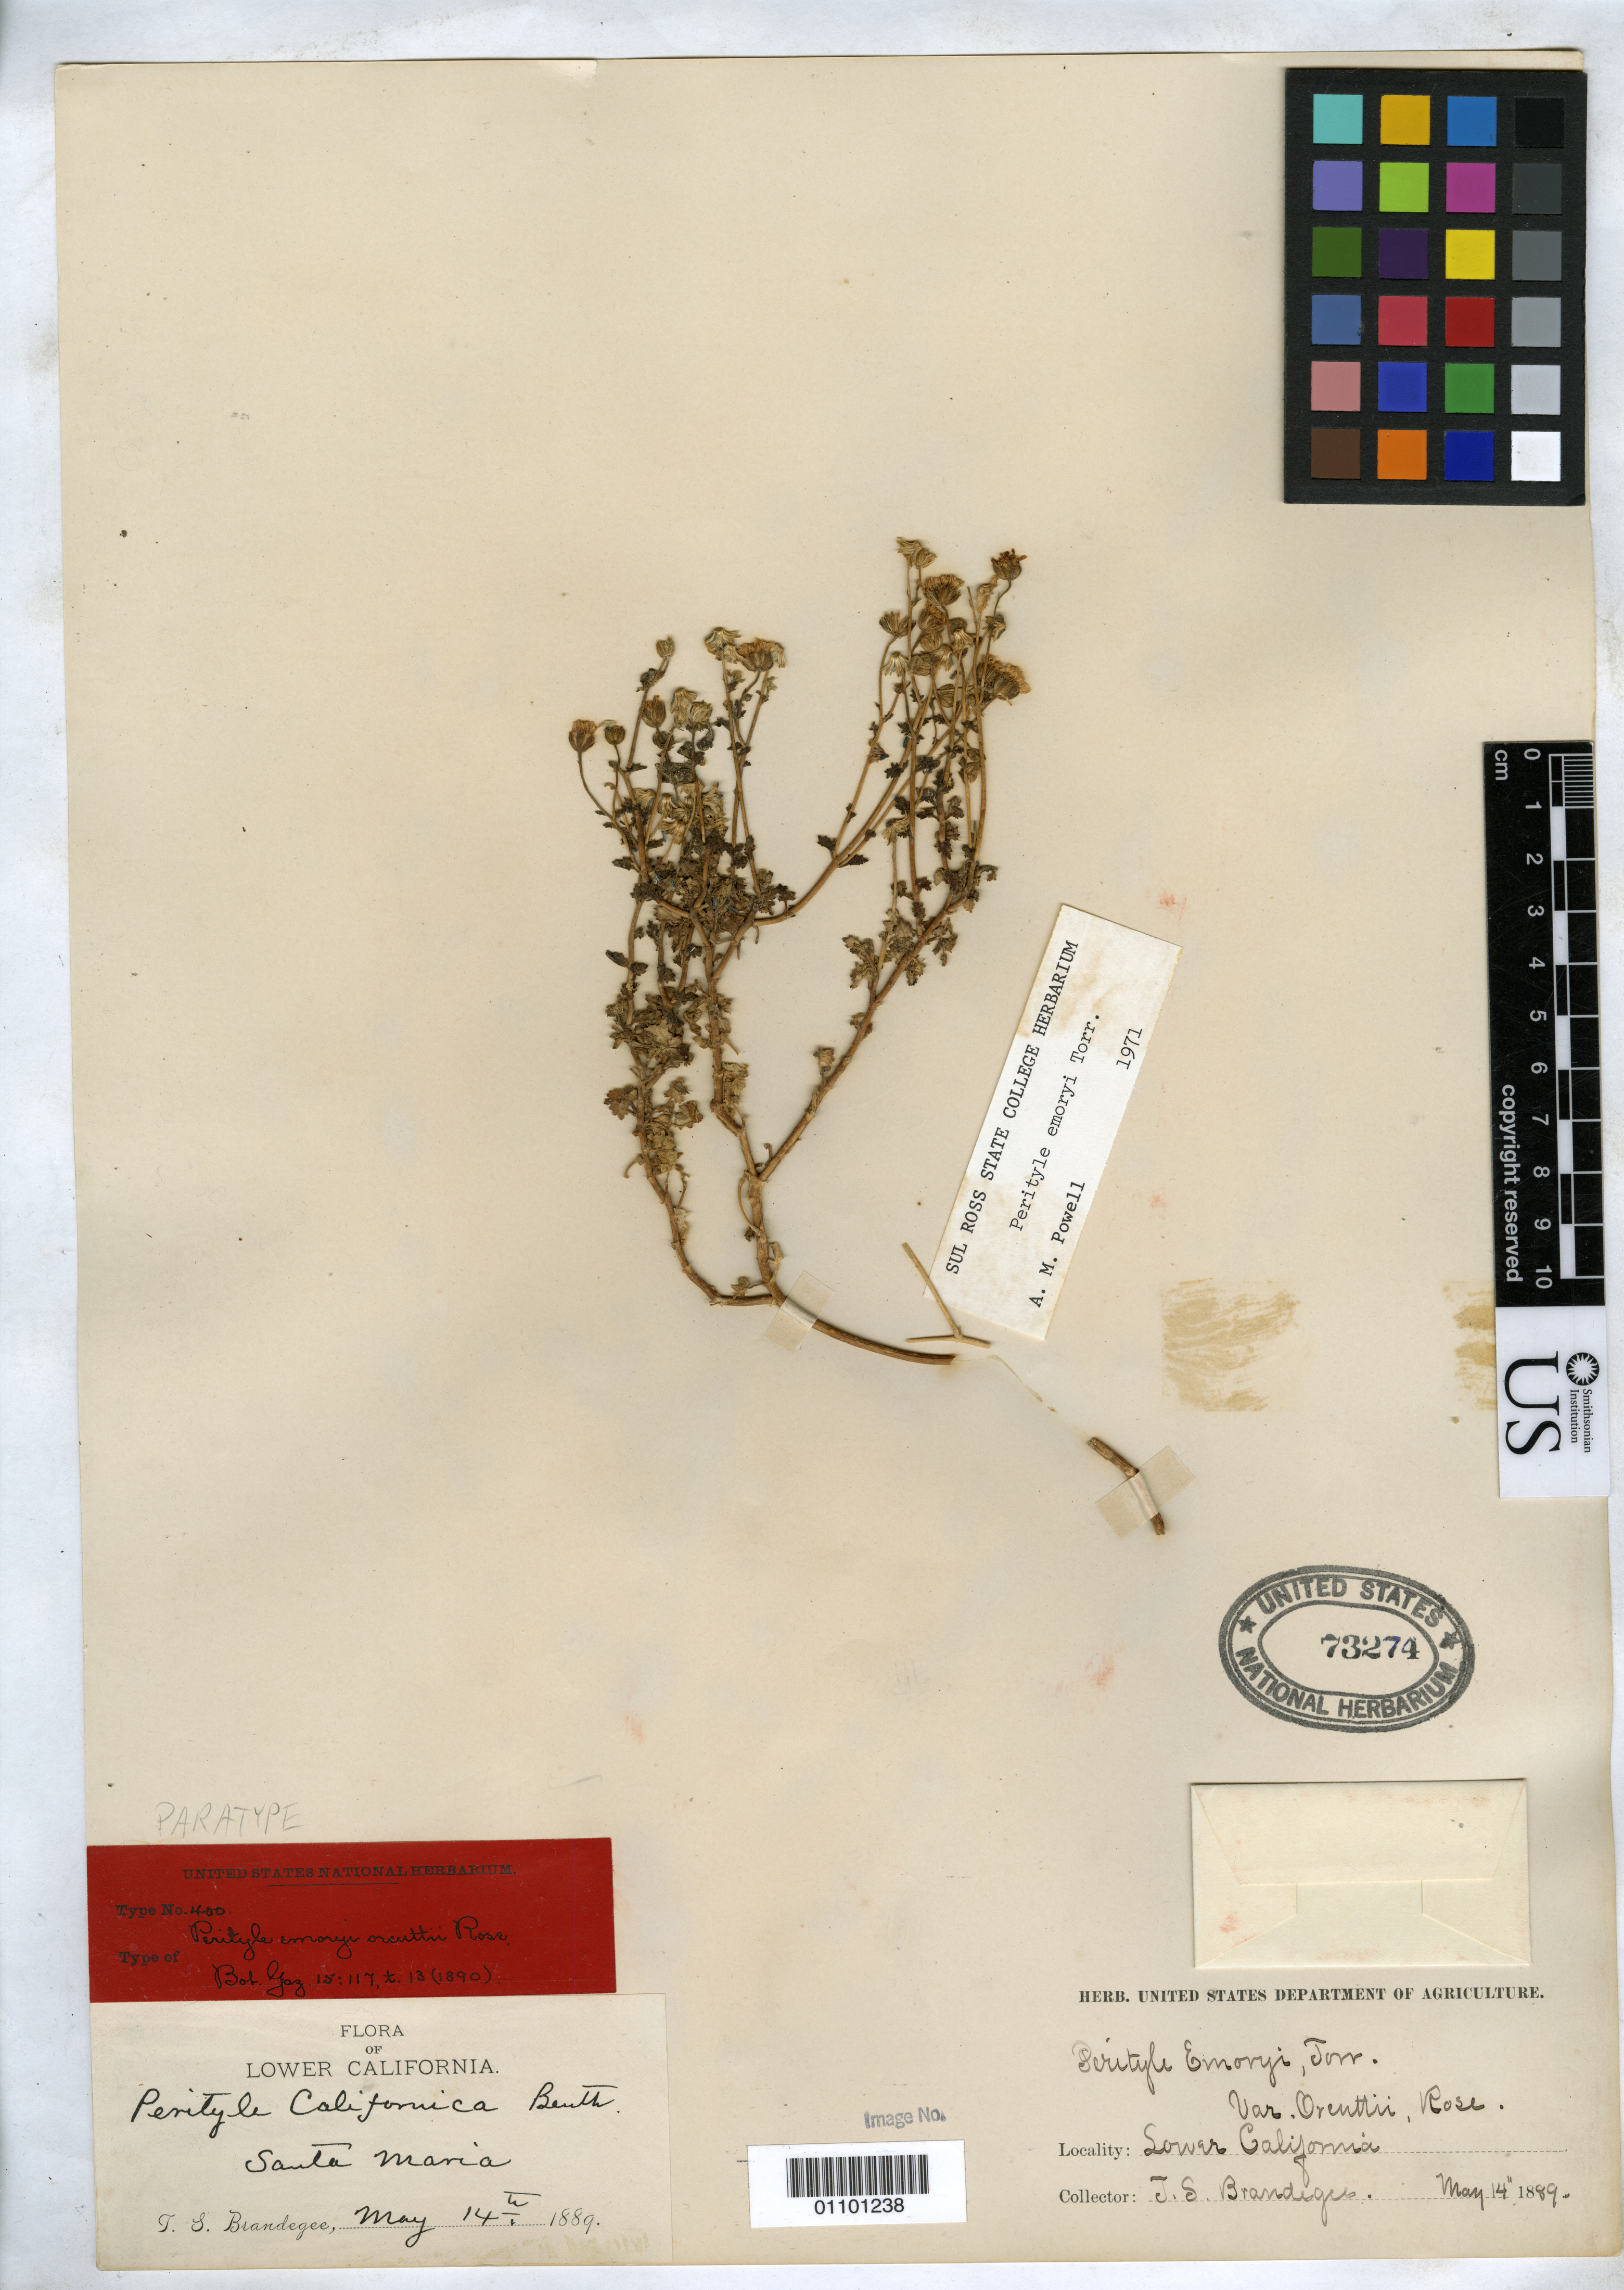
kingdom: Plantae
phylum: Tracheophyta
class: Magnoliopsida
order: Asterales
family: Asteraceae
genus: Perityle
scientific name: Perityle emoryi var. orcuttii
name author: Rose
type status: Syntype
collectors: T. S. Brandegee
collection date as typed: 14 May 1889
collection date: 1889-05-14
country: Mexico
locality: Santa Maria, Lower California.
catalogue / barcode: US 73274